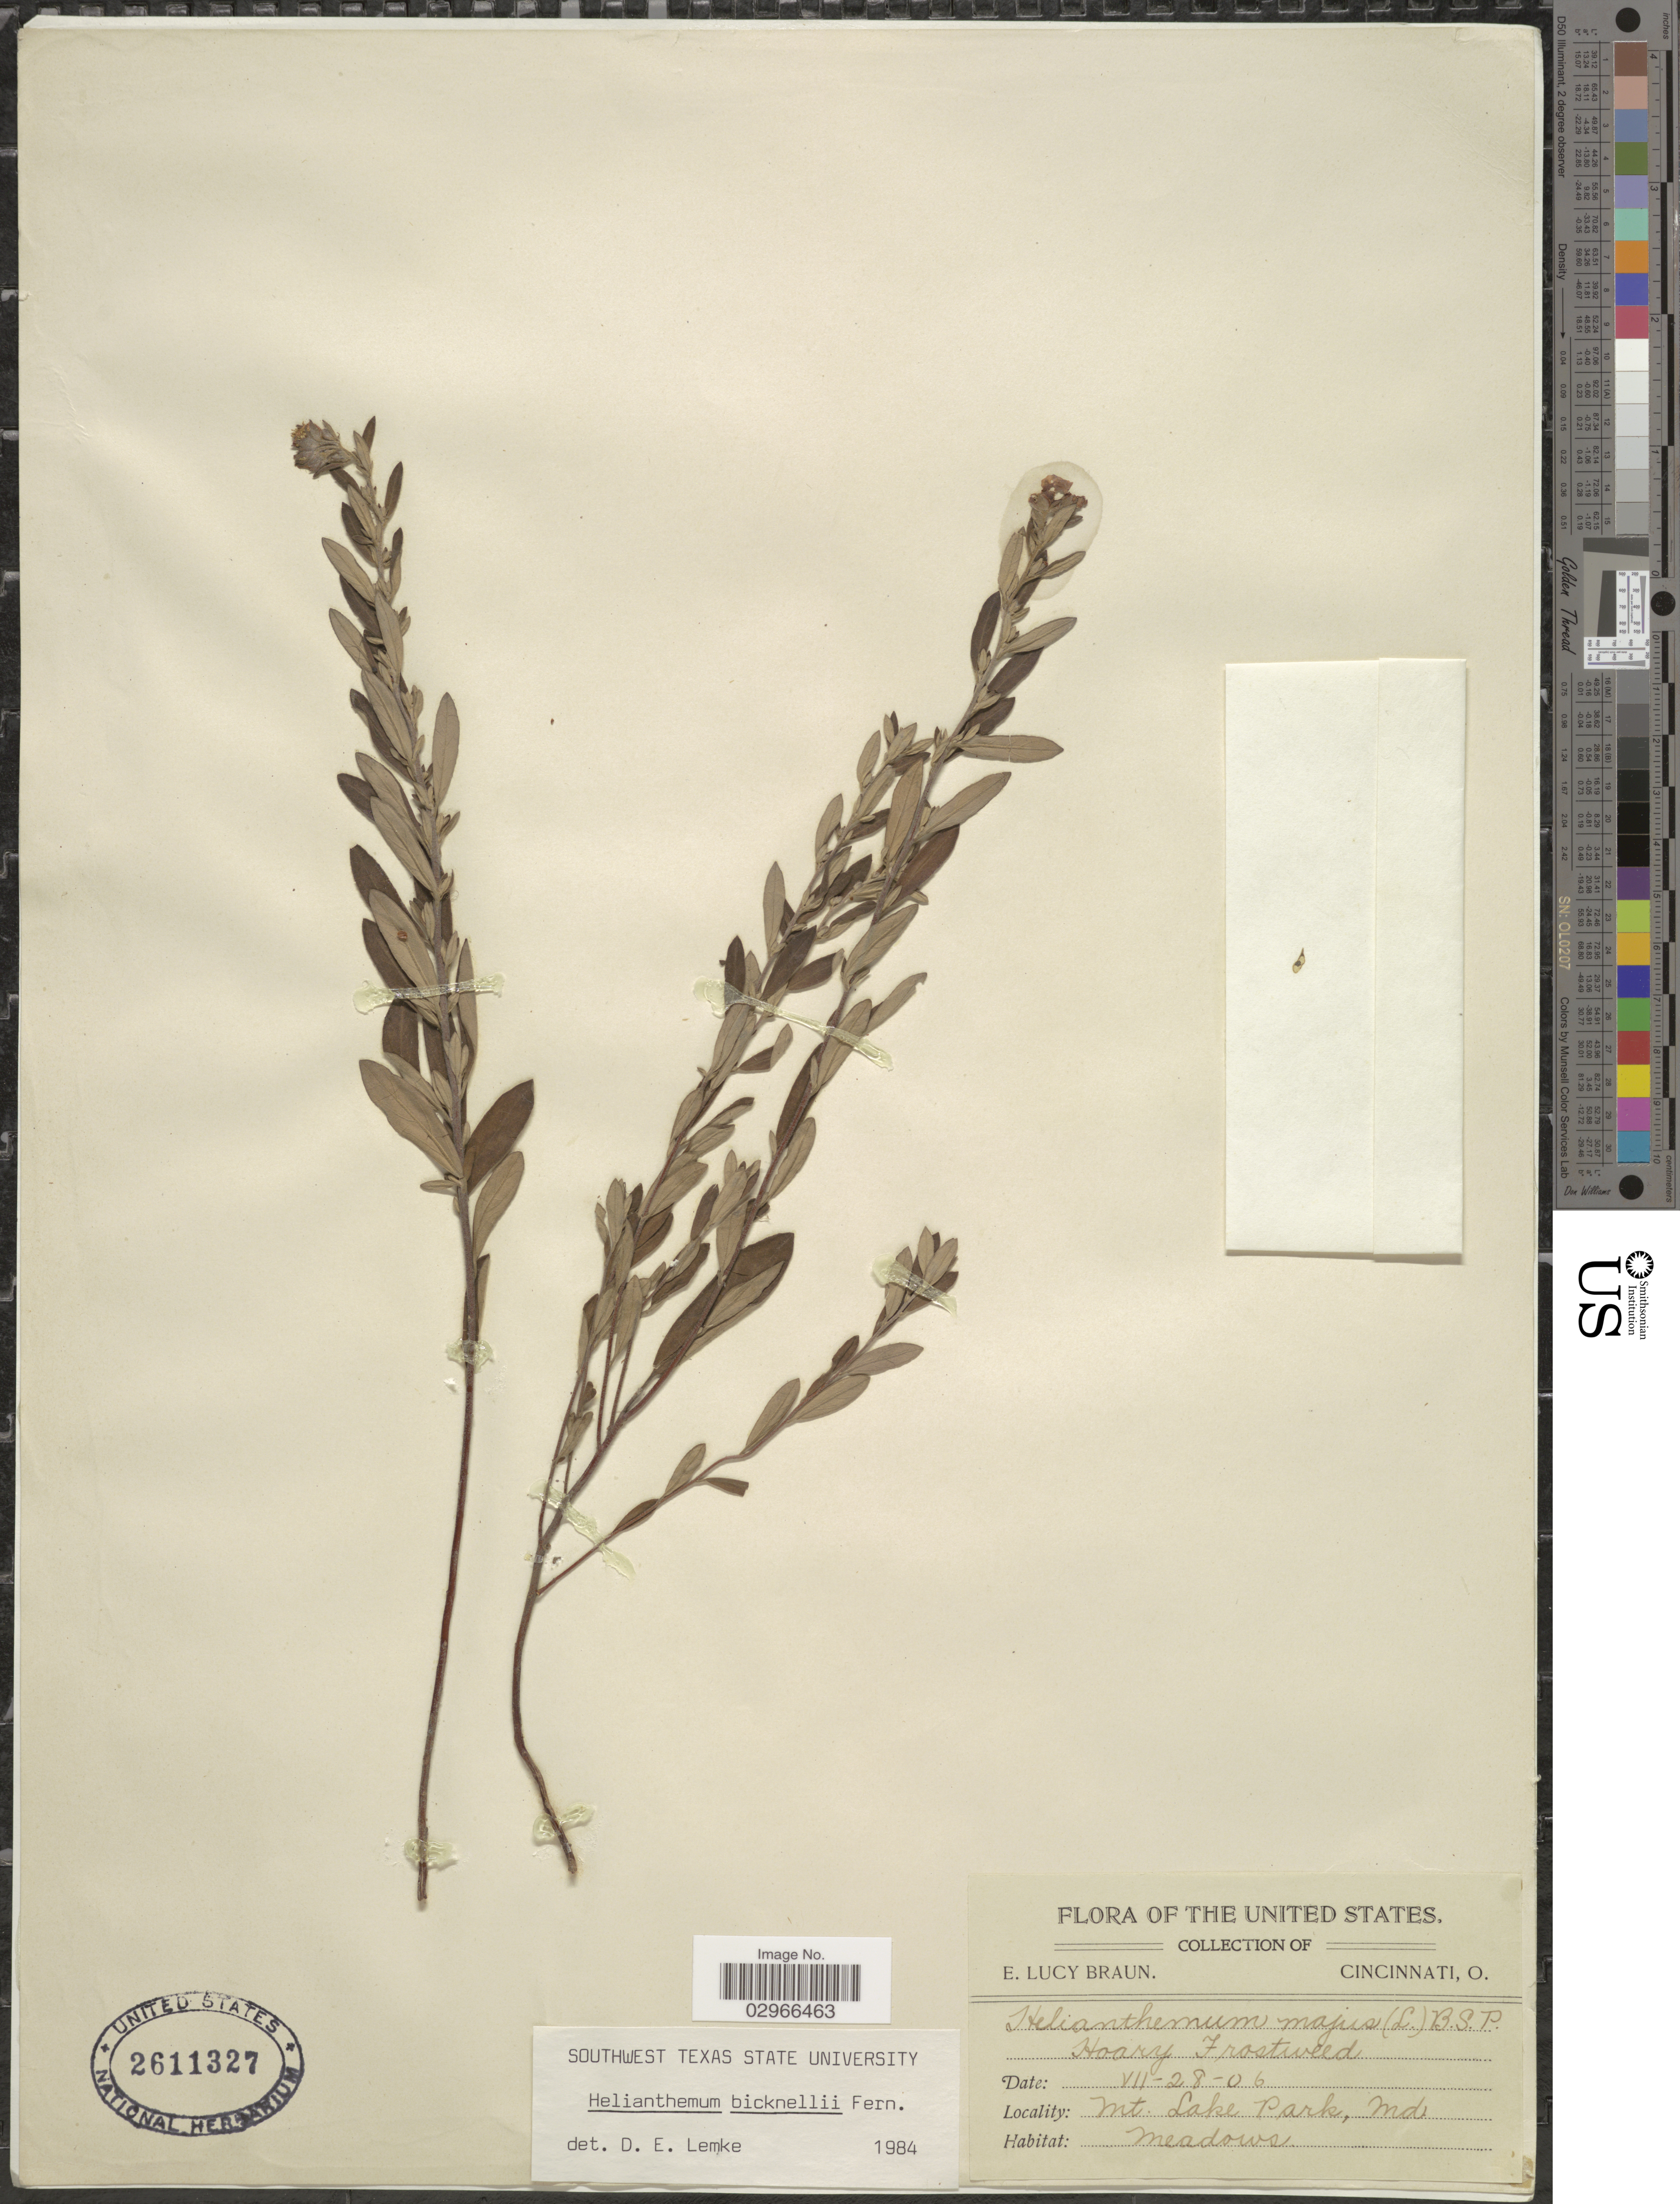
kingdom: Plantae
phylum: Tracheophyta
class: Magnoliopsida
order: Malvales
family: Cistaceae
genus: Helianthemum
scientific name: Helianthemum bicknellii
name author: Fernald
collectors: E. L. Braun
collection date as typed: Transcribed d/m/y: 28/7/6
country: United States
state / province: Maryland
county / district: Garrett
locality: Mt. Lake Park, Md.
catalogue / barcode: US 2611327